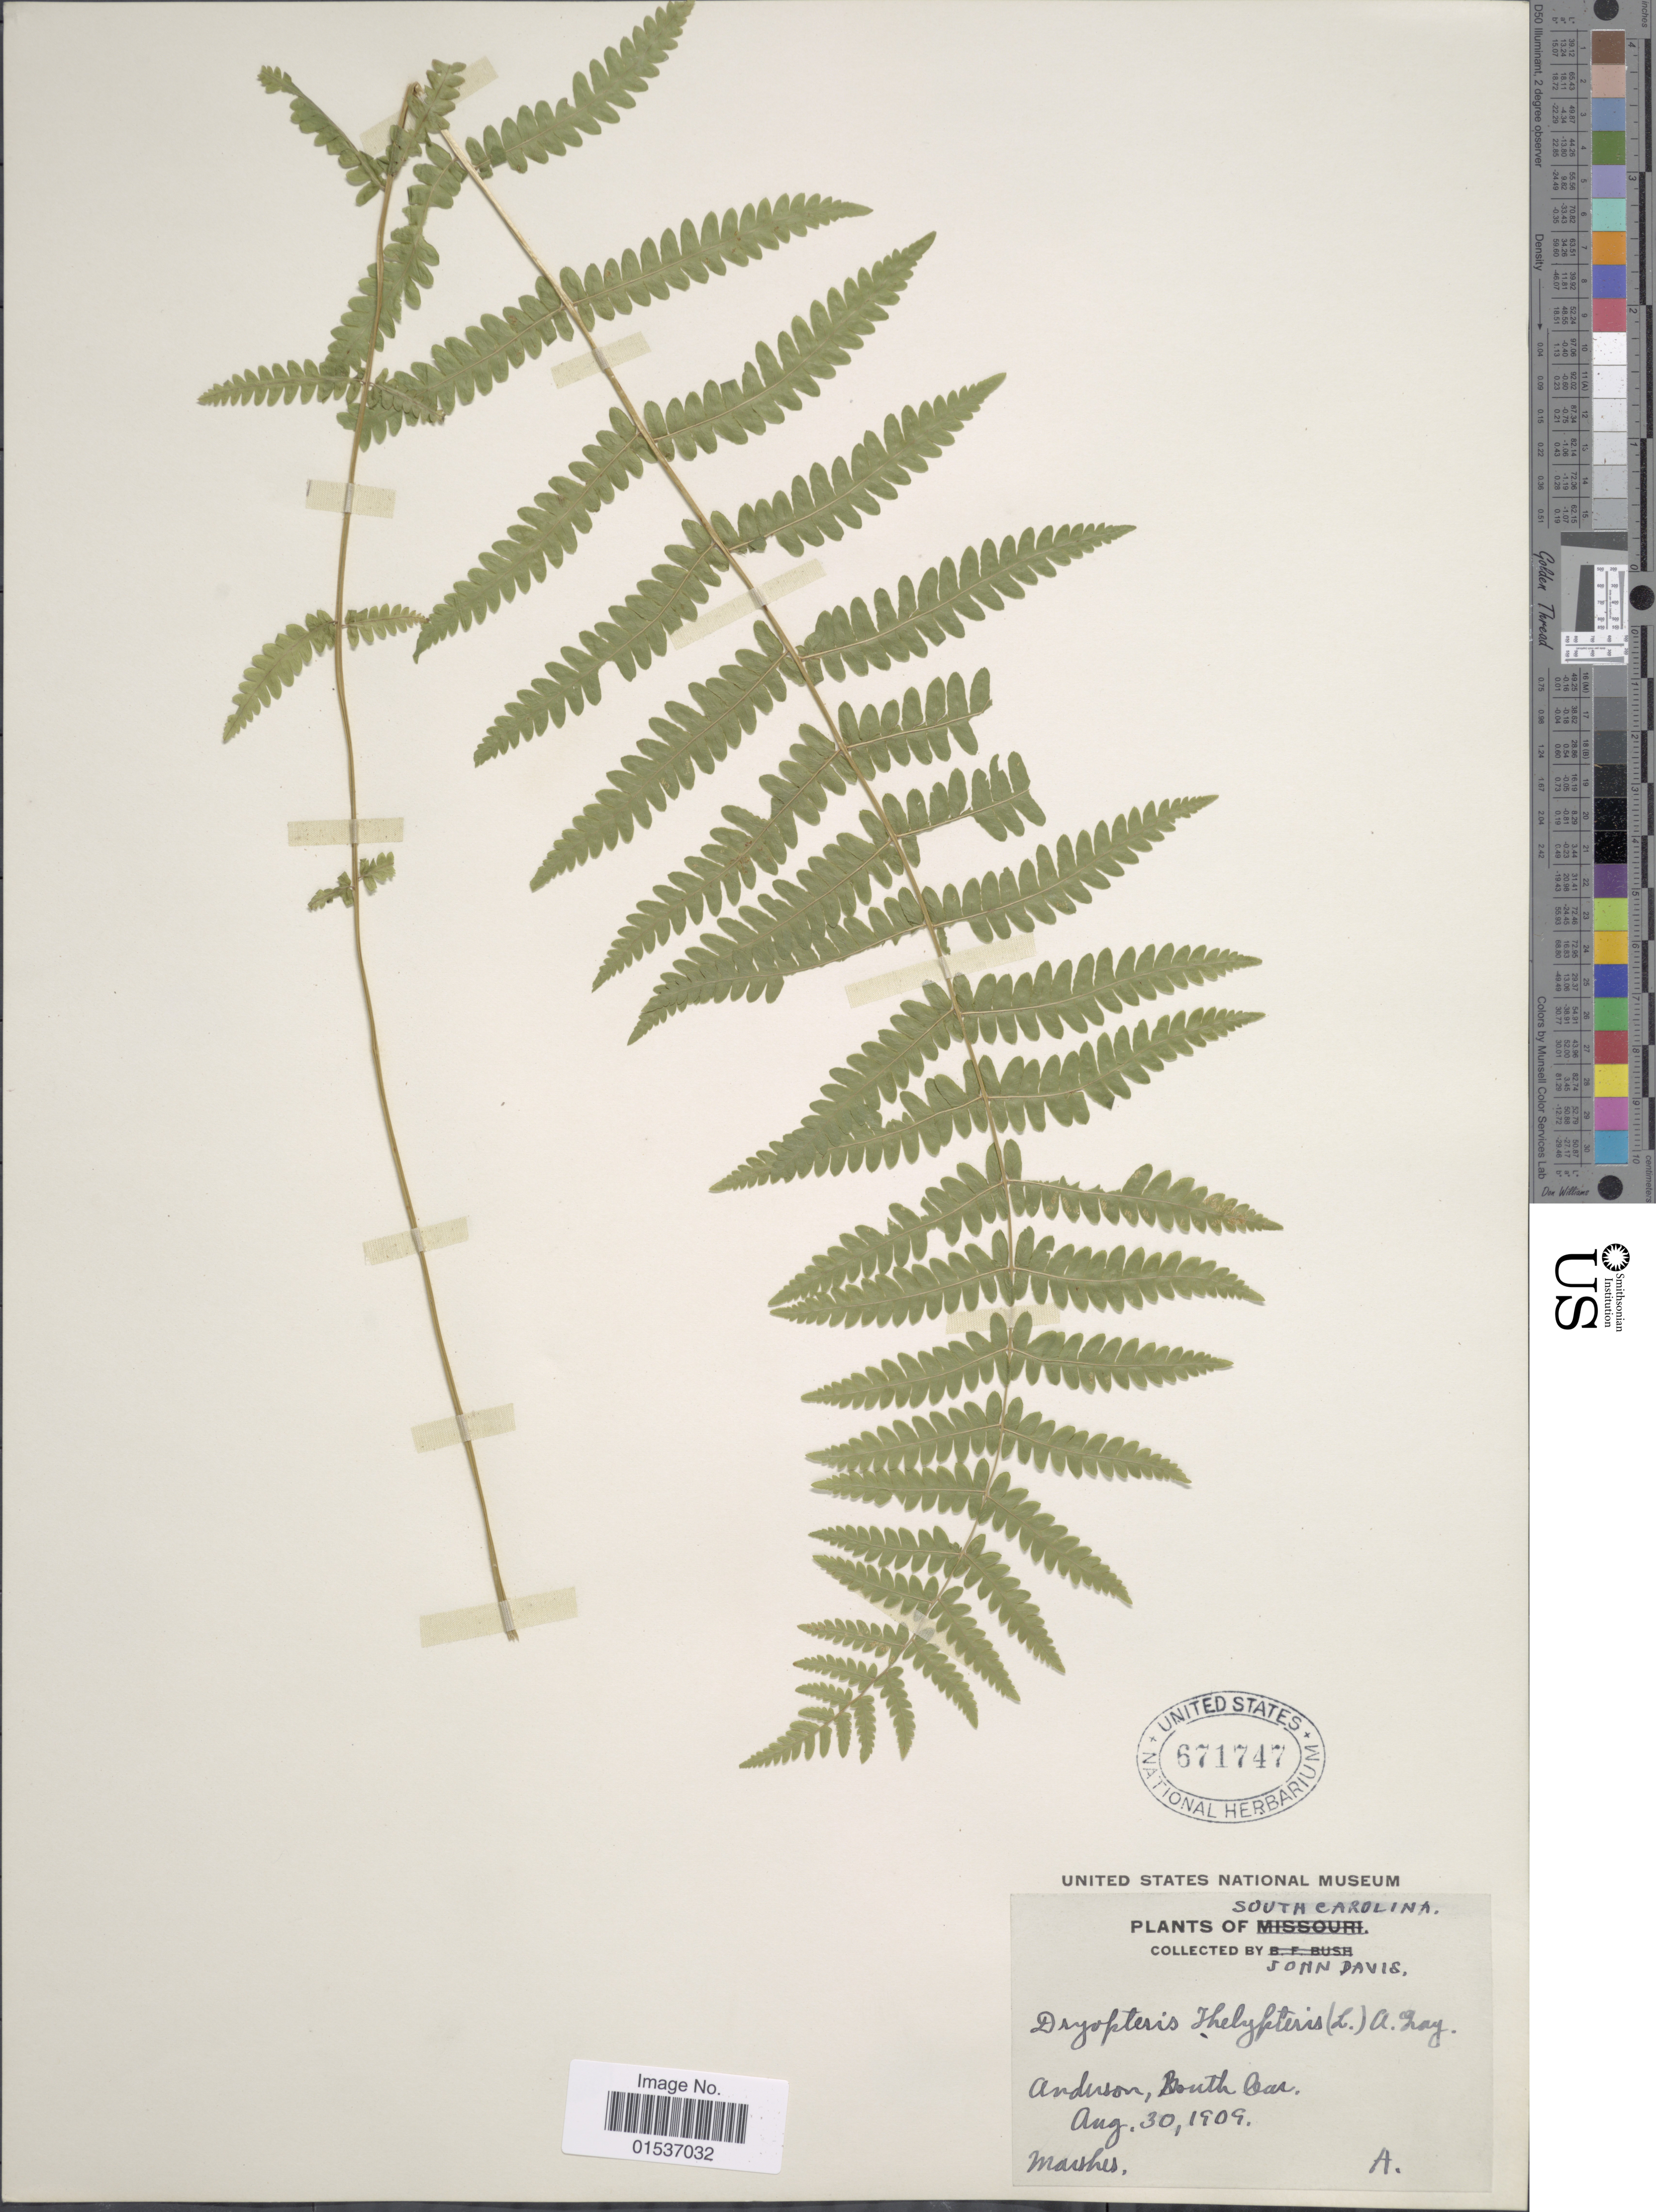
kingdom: Plantae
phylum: Tracheophyta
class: Polypodiopsida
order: Polypodiales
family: Thelypteridaceae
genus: Thelypteris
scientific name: Thelypteris palustris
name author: (Salisb.) Schott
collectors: J. Davis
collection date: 1909-08-30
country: United States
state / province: South Carolina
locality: Anderson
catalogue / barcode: US 671747